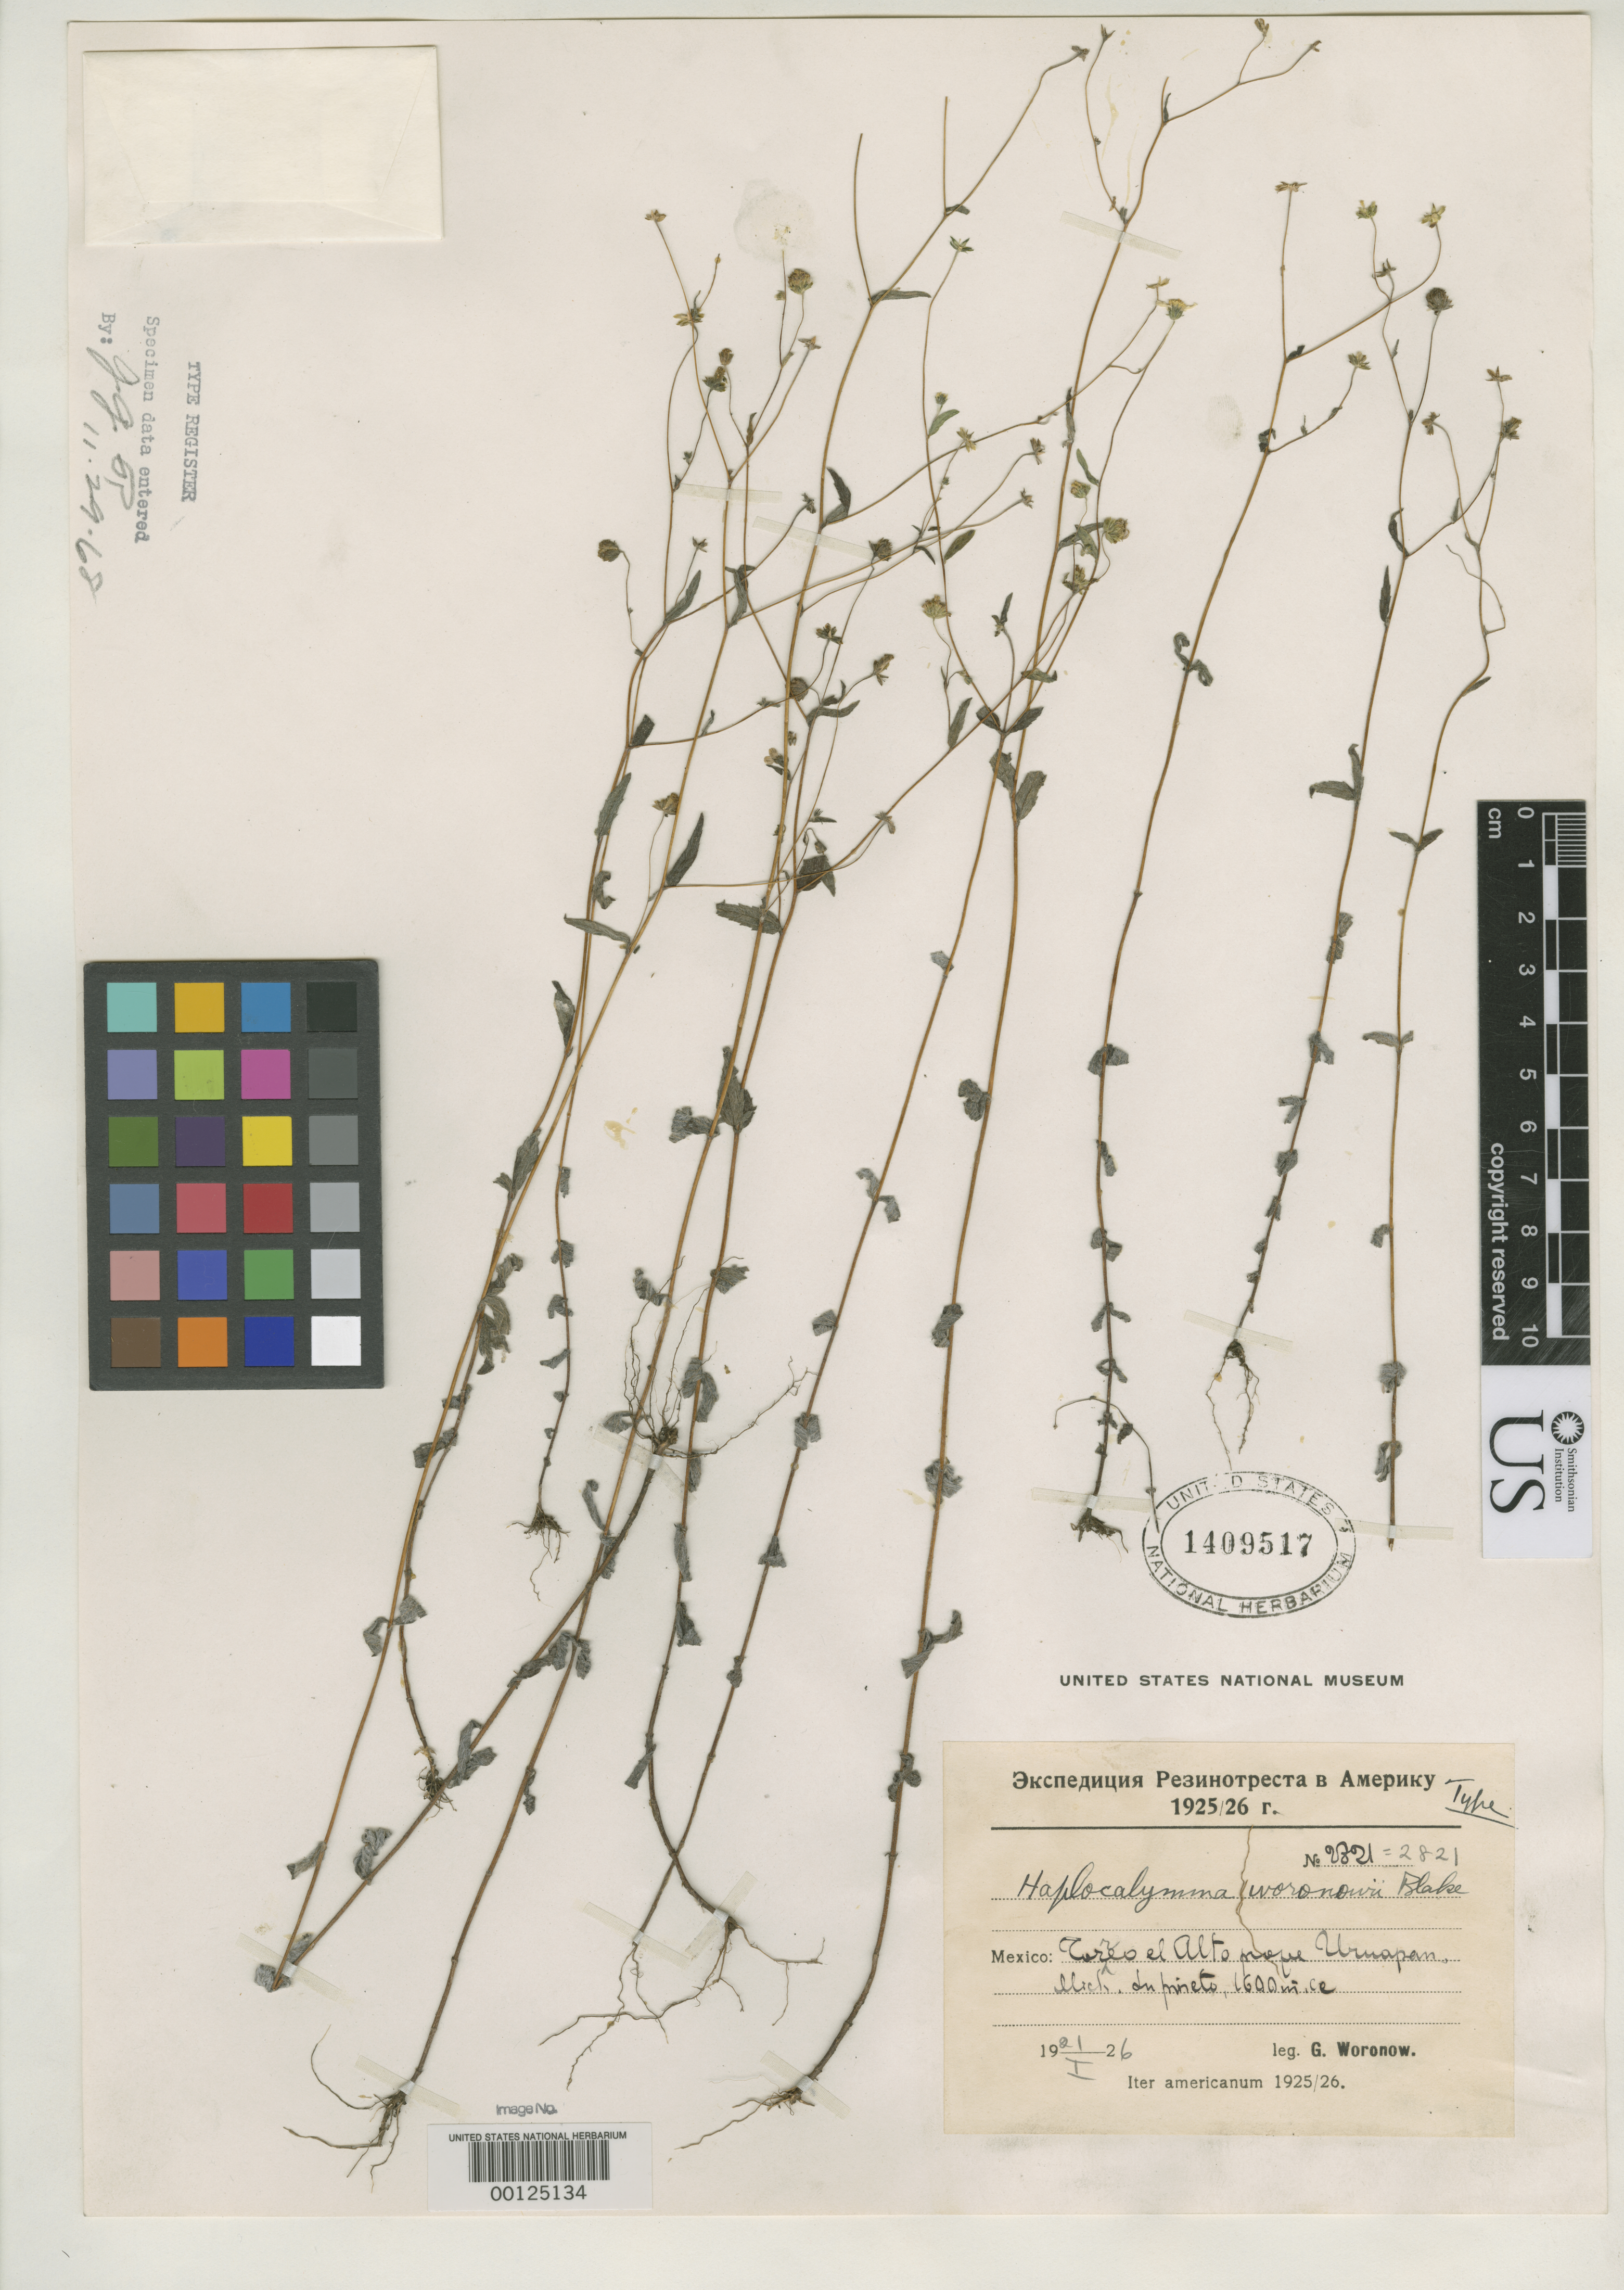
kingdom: Plantae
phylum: Tracheophyta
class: Magnoliopsida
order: Asterales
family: Asteraceae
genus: Haplocalymma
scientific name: Haplocalymma woronowii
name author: S.F. Blake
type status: Holotype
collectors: G. Woronow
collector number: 2821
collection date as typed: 21 Jan 1926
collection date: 1926-01-21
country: Mexico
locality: Torreo El Alto near Uruapan.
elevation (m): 1600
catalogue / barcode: US 1409517